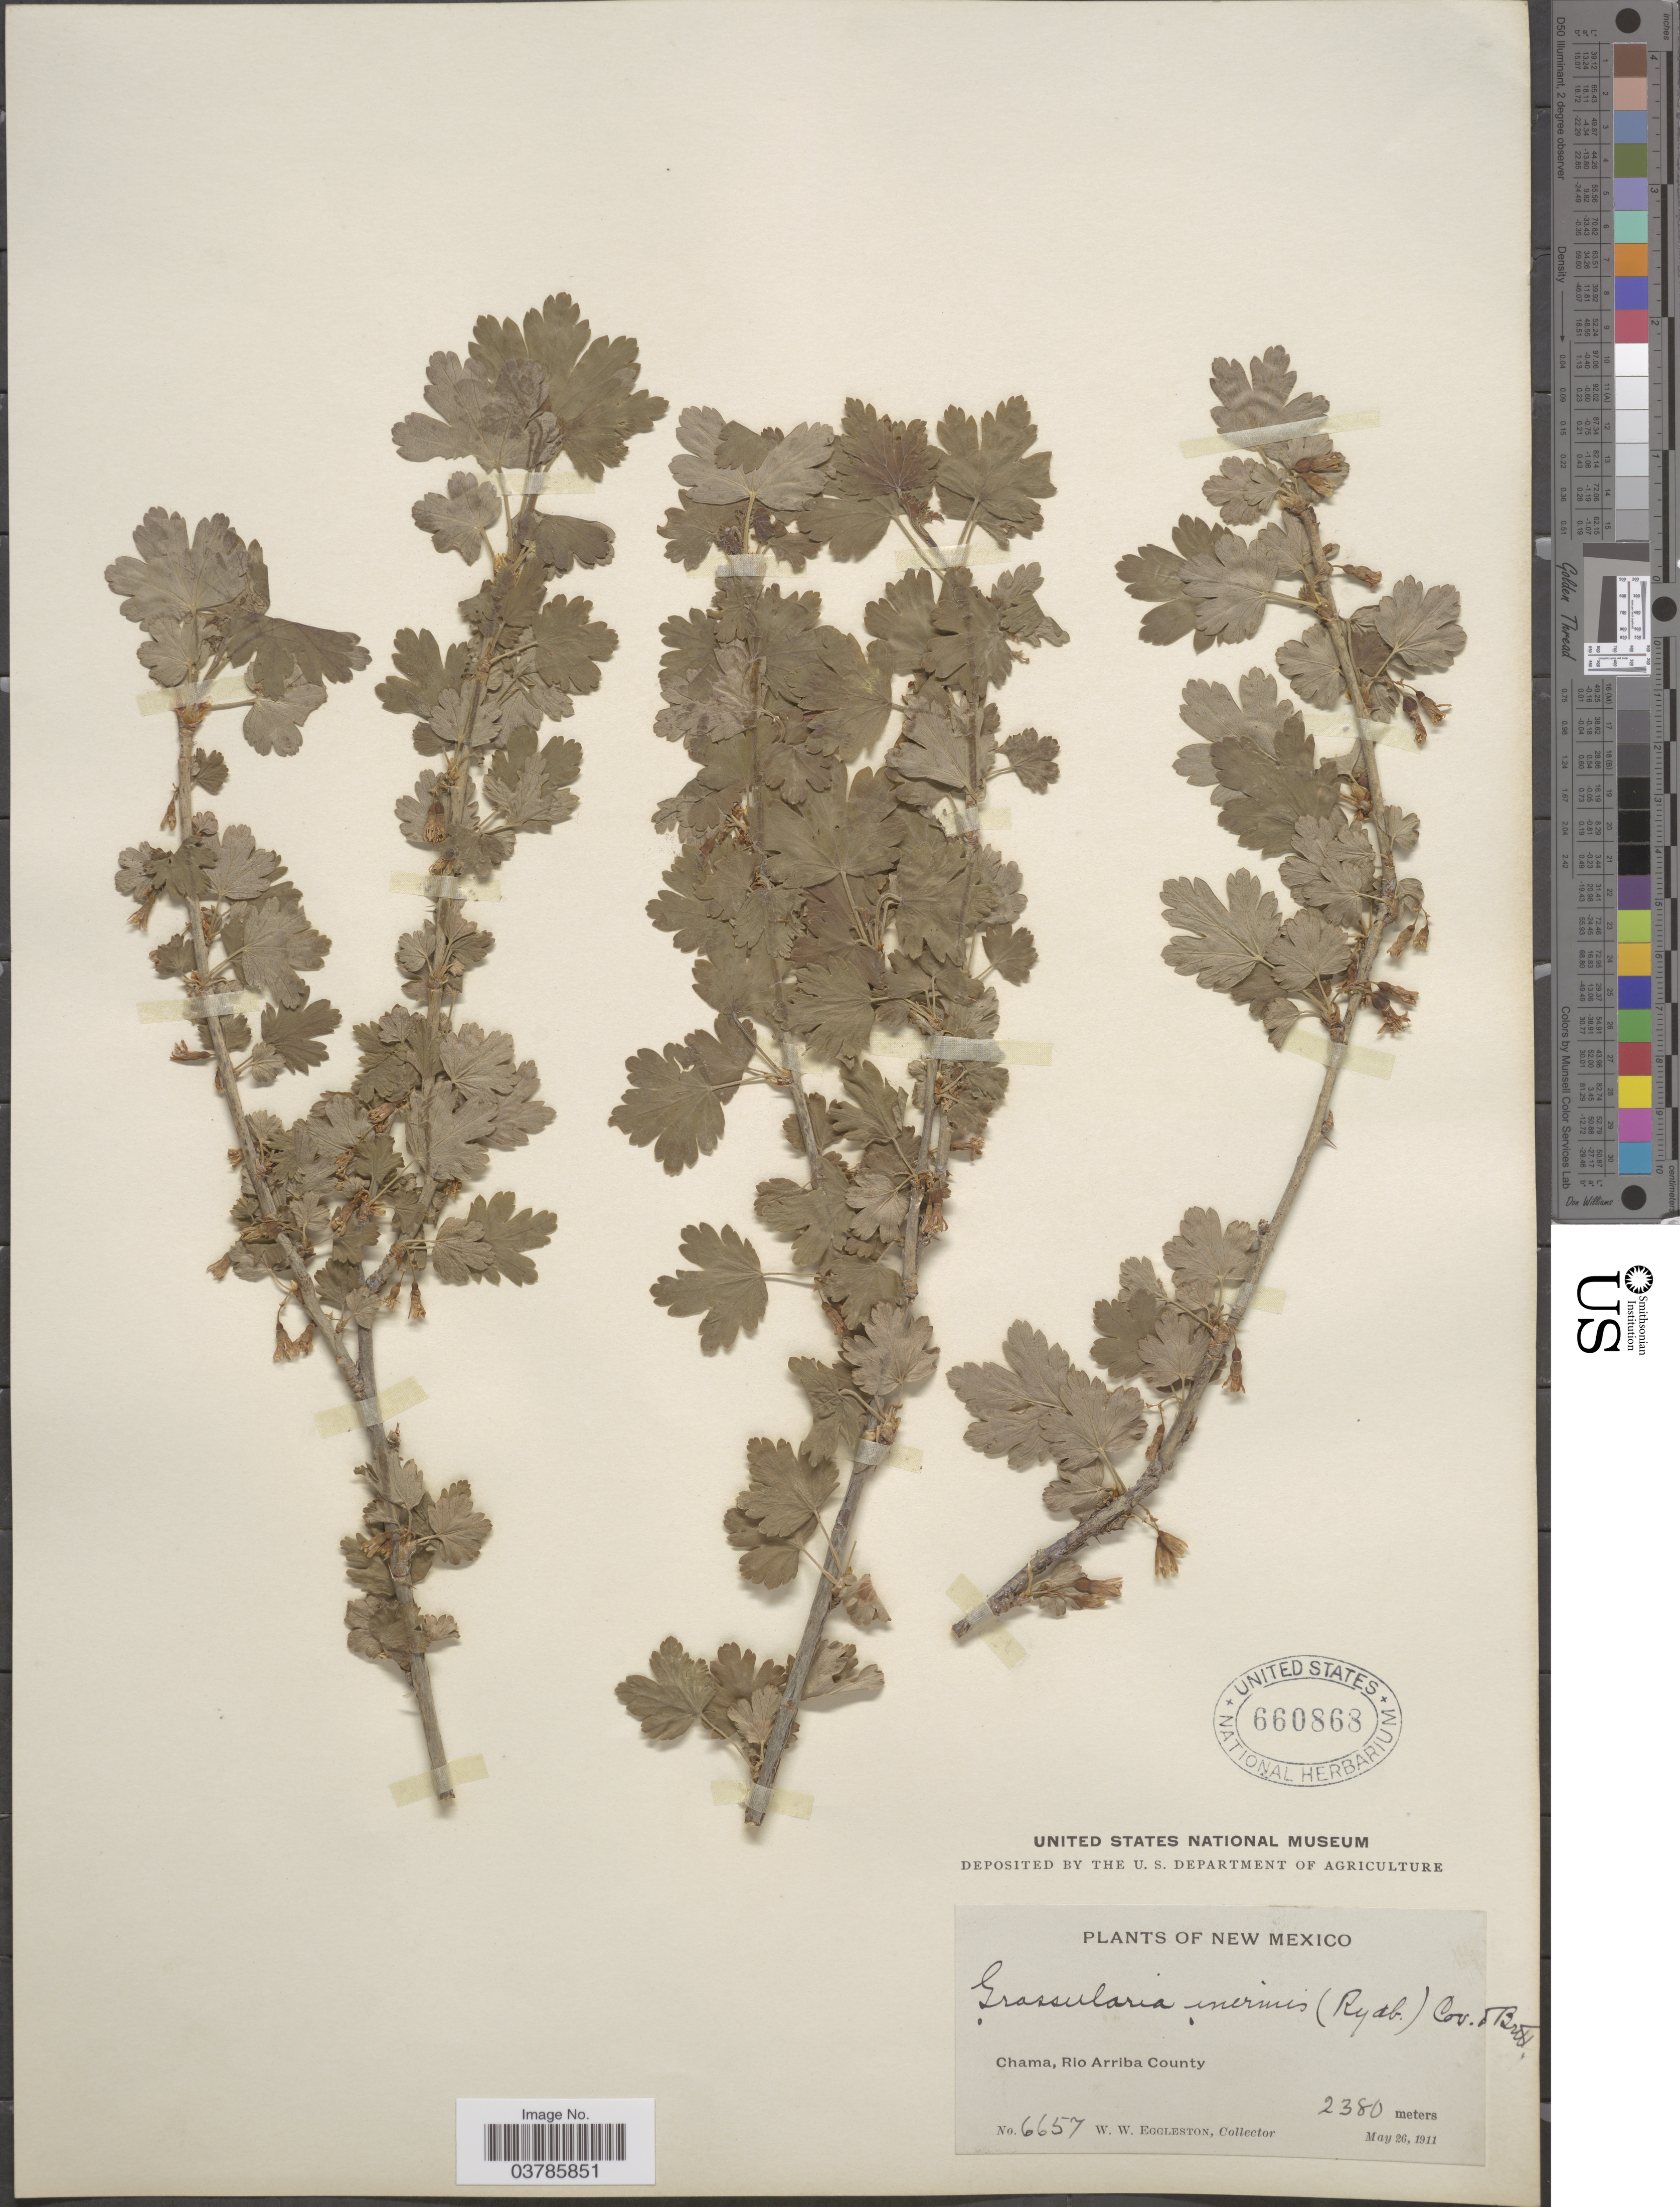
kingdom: Plantae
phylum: Tracheophyta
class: Magnoliopsida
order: Saxifragales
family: Grossulariaceae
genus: Ribes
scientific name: Ribes inerme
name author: Rydb.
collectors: W. W. Eggleston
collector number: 6657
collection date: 1911-05-26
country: United States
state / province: New Mexico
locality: Chama, Rio Arriba County.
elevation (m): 2380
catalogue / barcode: US 660868